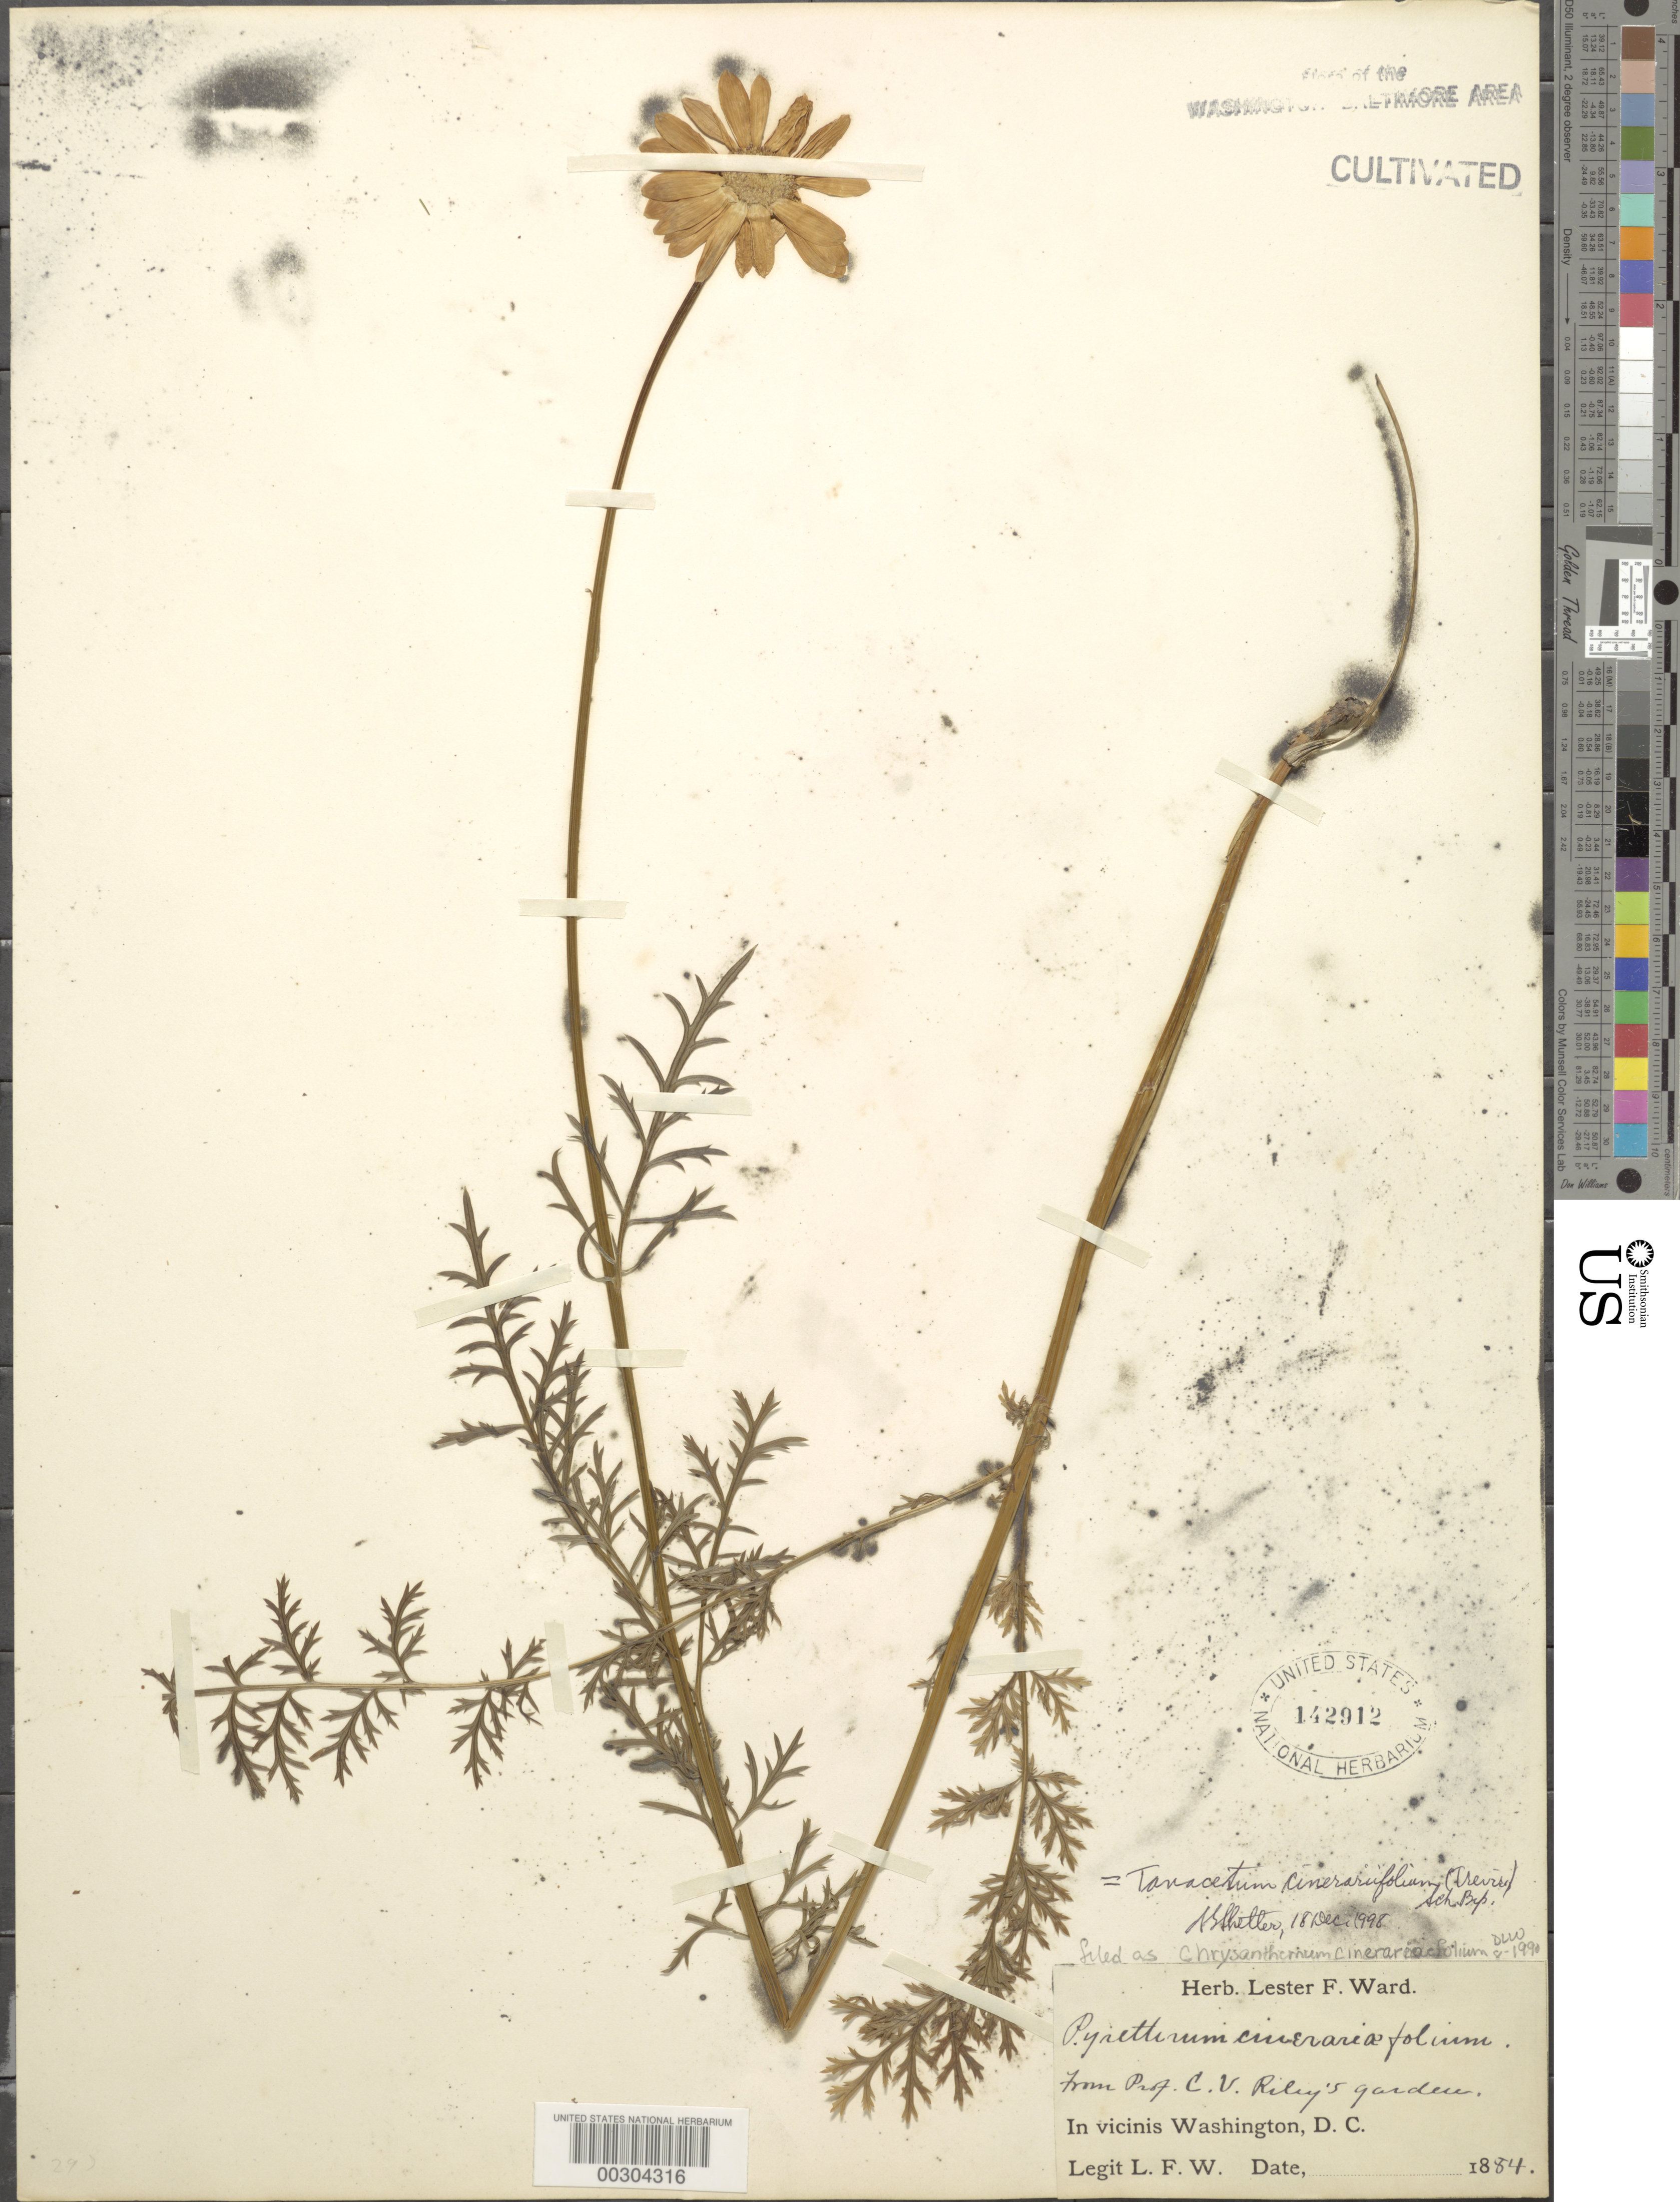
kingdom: Plantae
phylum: Tracheophyta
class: Magnoliopsida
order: Asterales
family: Asteraceae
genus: Tanacetum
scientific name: Tanacetum cinerariifolium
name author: (Trevis.) Schult.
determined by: Shetler, Stanwyn G., (US), NMNH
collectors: L. F. Ward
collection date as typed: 1884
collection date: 1884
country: United States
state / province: District of Columbia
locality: Washington, Prof. C.V. Riley's garden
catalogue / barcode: US 142912